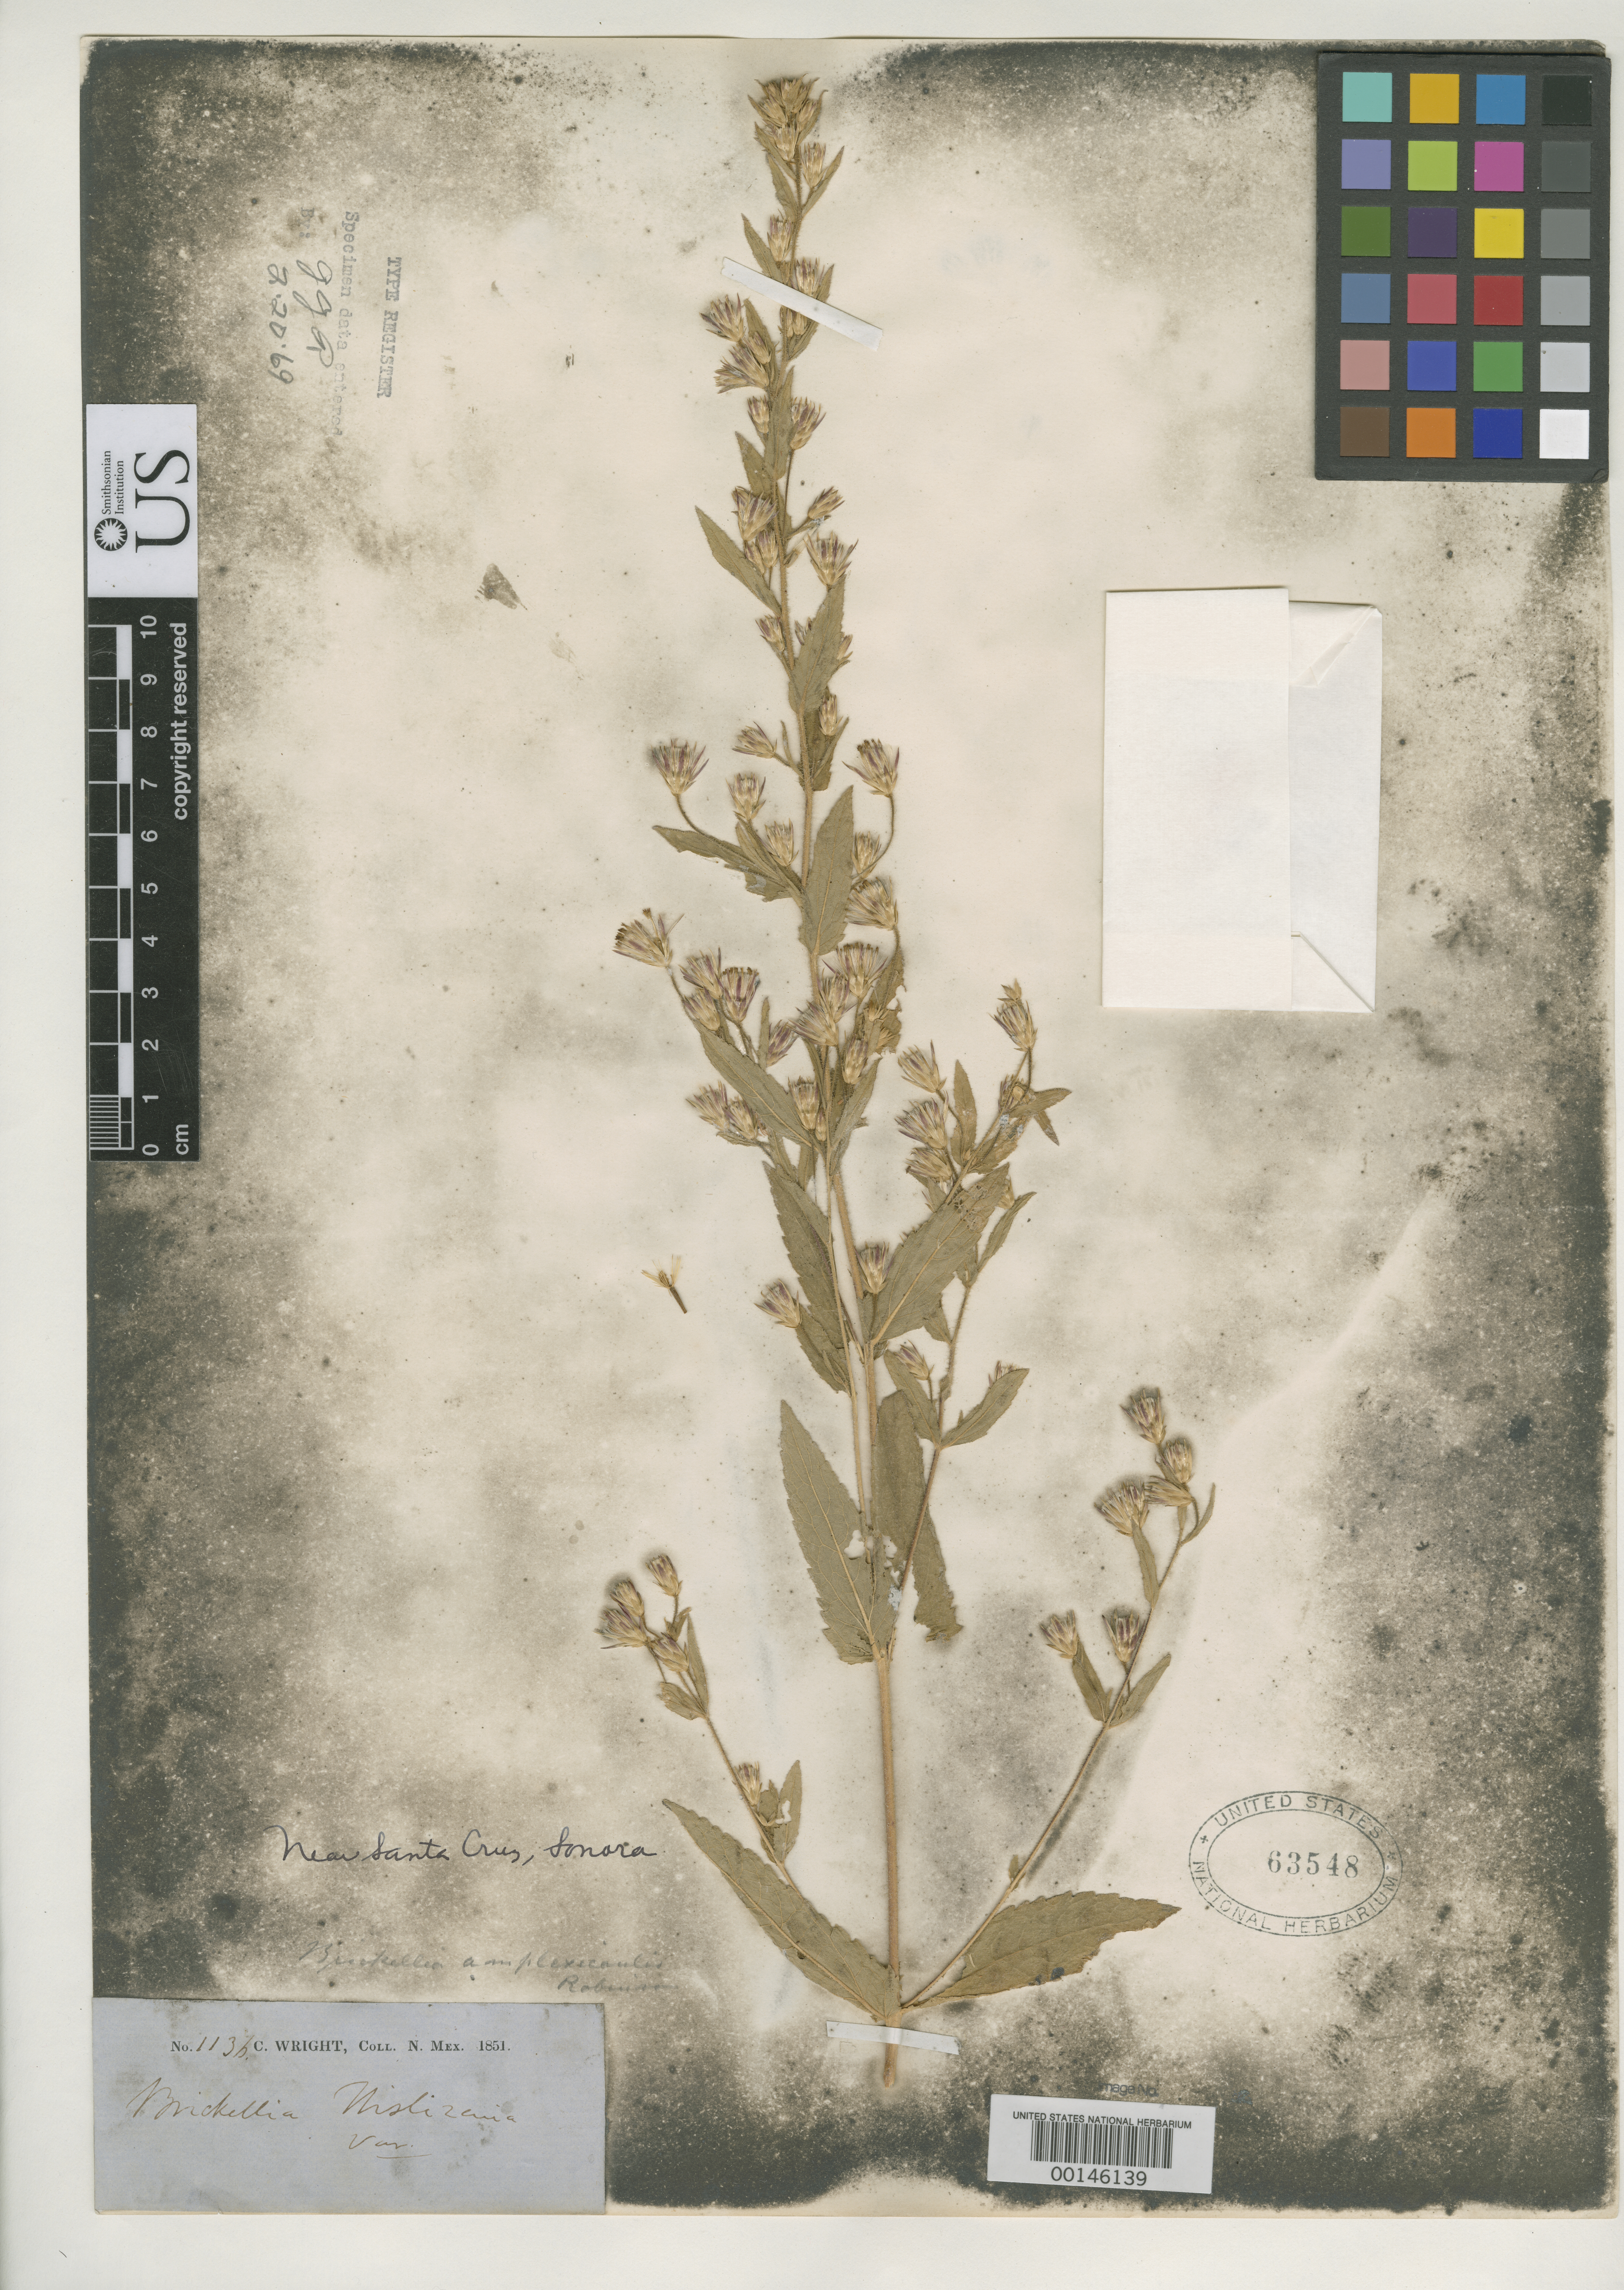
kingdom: Plantae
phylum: Tracheophyta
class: Magnoliopsida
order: Asterales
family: Asteraceae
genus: Brickellia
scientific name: Brickellia amplexicaulis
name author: B.L. Rob.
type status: Isotype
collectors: C. Wright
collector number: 1136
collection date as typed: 1851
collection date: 1851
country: Mexico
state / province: Sonora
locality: Near Santa Cruz.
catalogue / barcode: US 63548